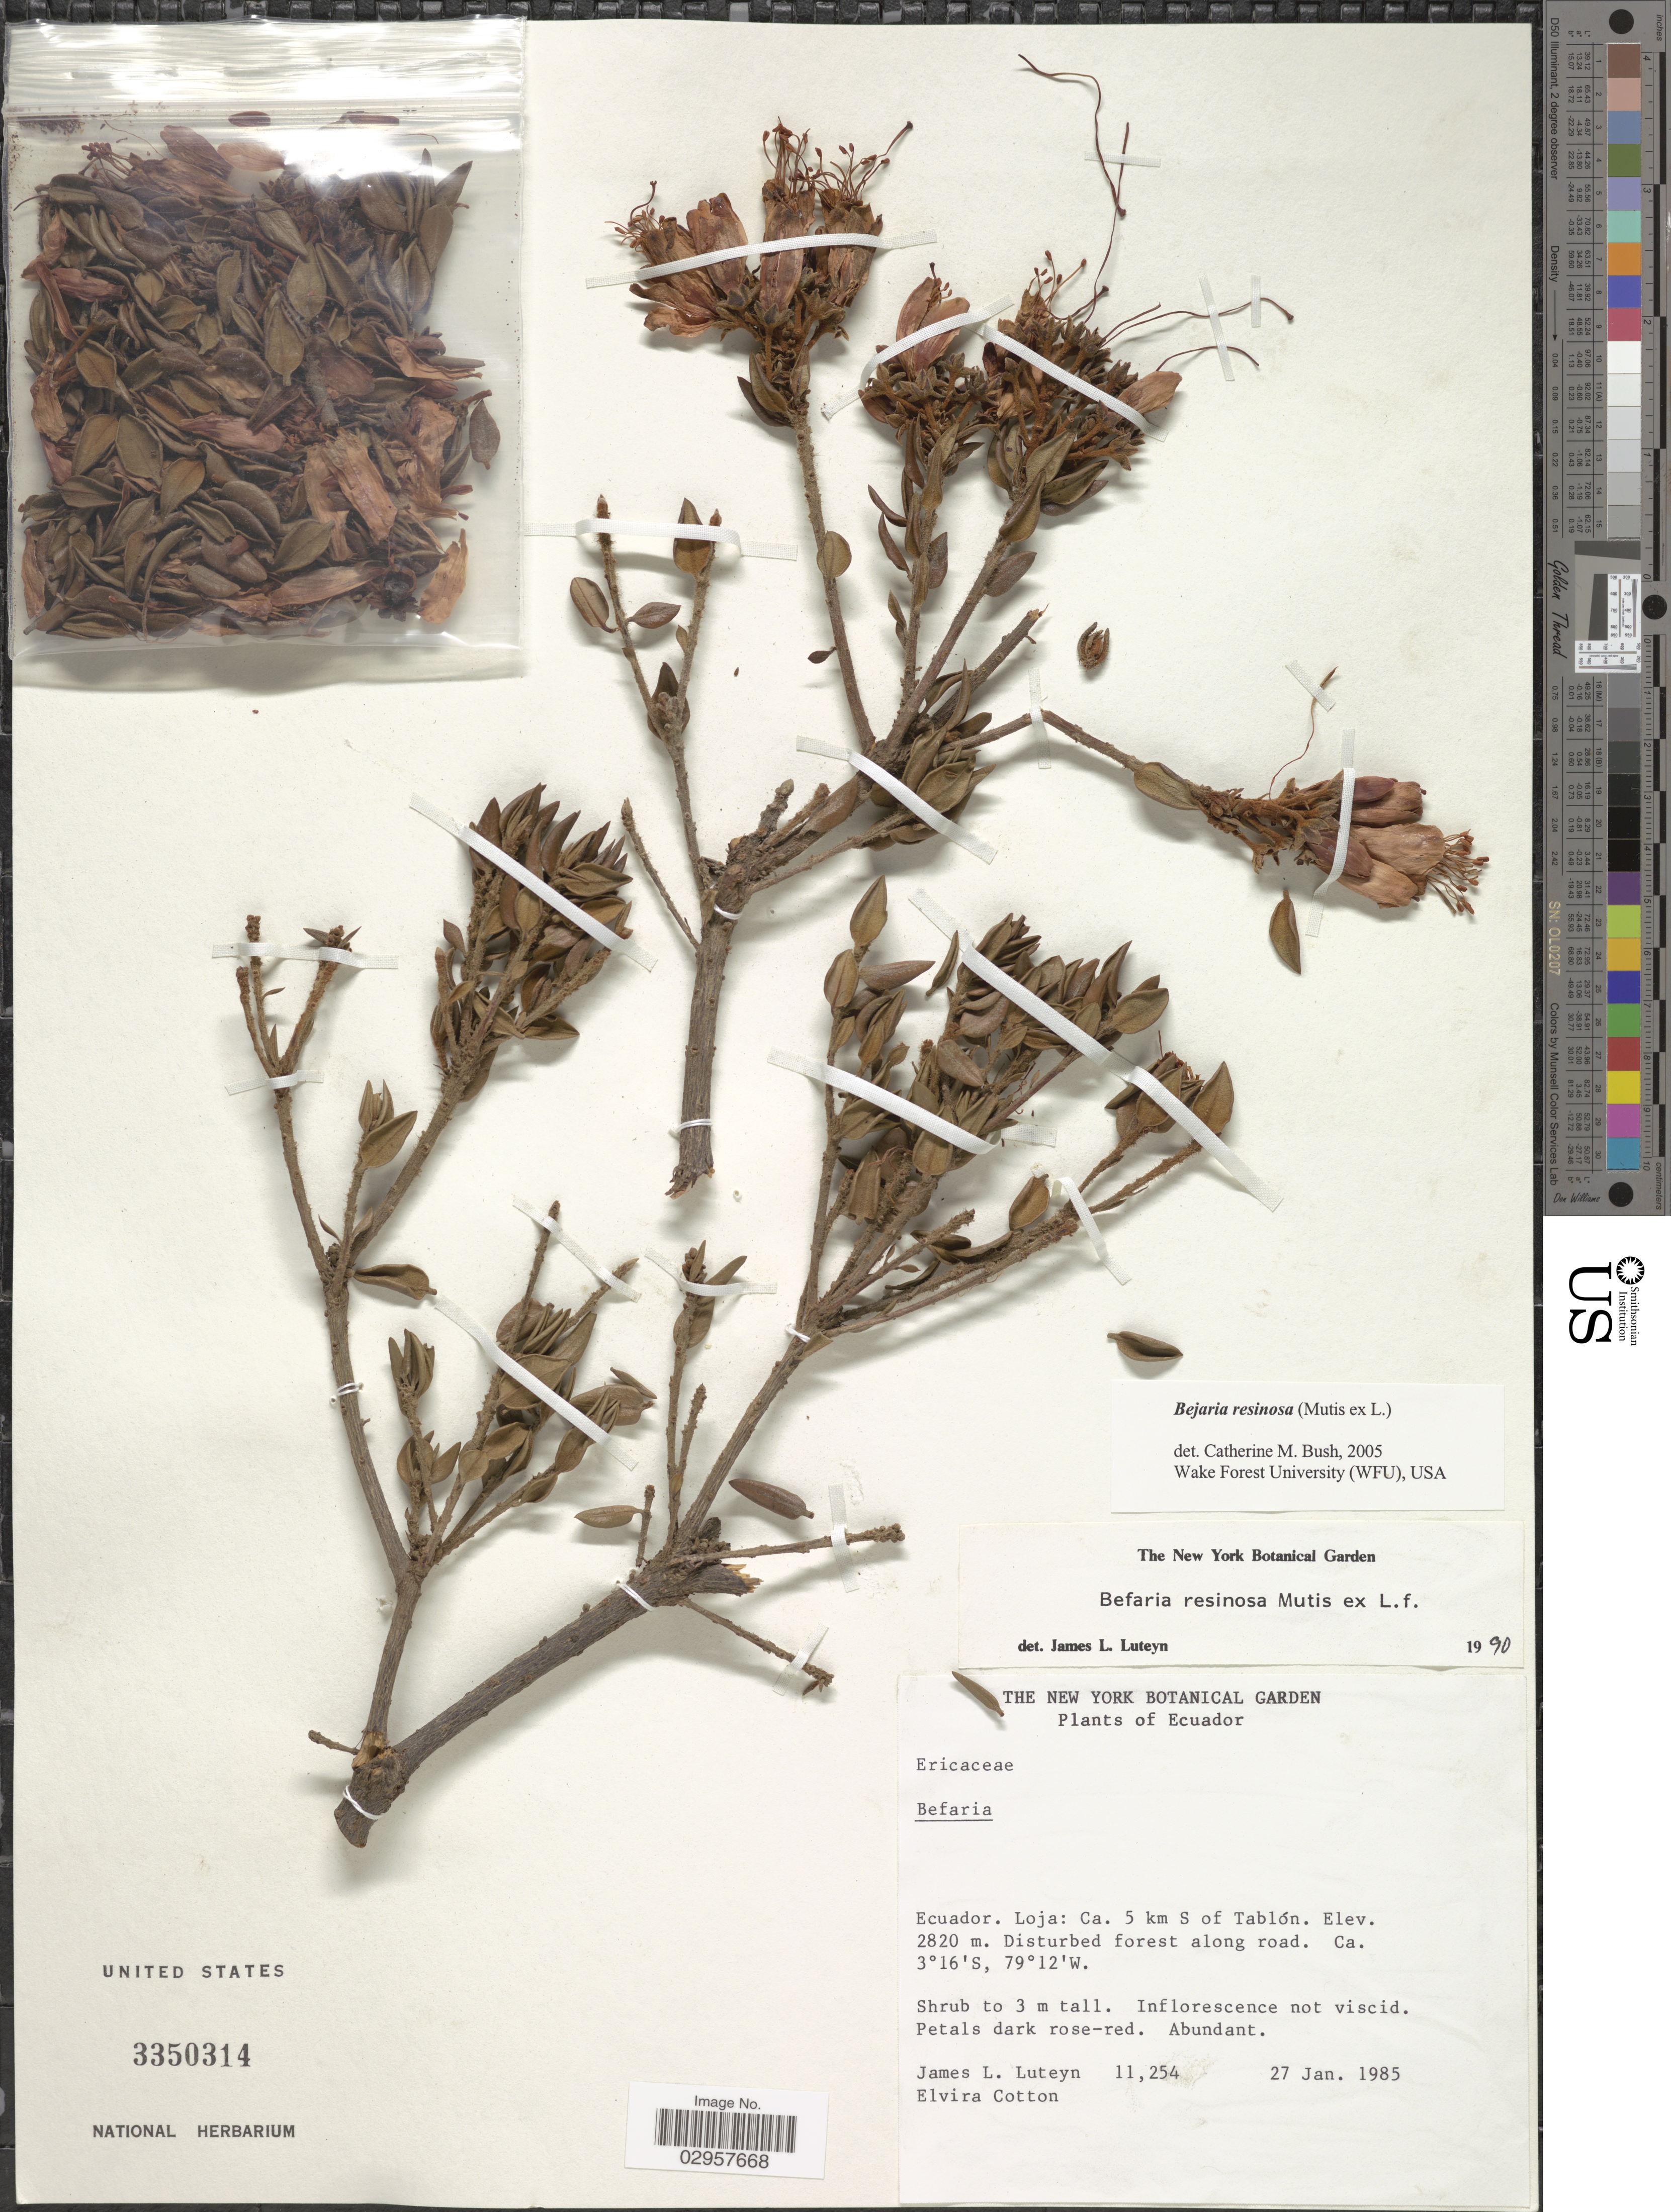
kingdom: Plantae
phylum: Tracheophyta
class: Magnoliopsida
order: Ericales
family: Ericaceae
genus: Befaria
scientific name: Befaria resinosa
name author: Mutis ex L. f.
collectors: J. L. Luteyn & E. Cotton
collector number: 11254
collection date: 1985-01-27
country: Ecuador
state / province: Loja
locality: Ca. 5 km S of Tablón.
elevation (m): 2820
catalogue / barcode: US 3350314